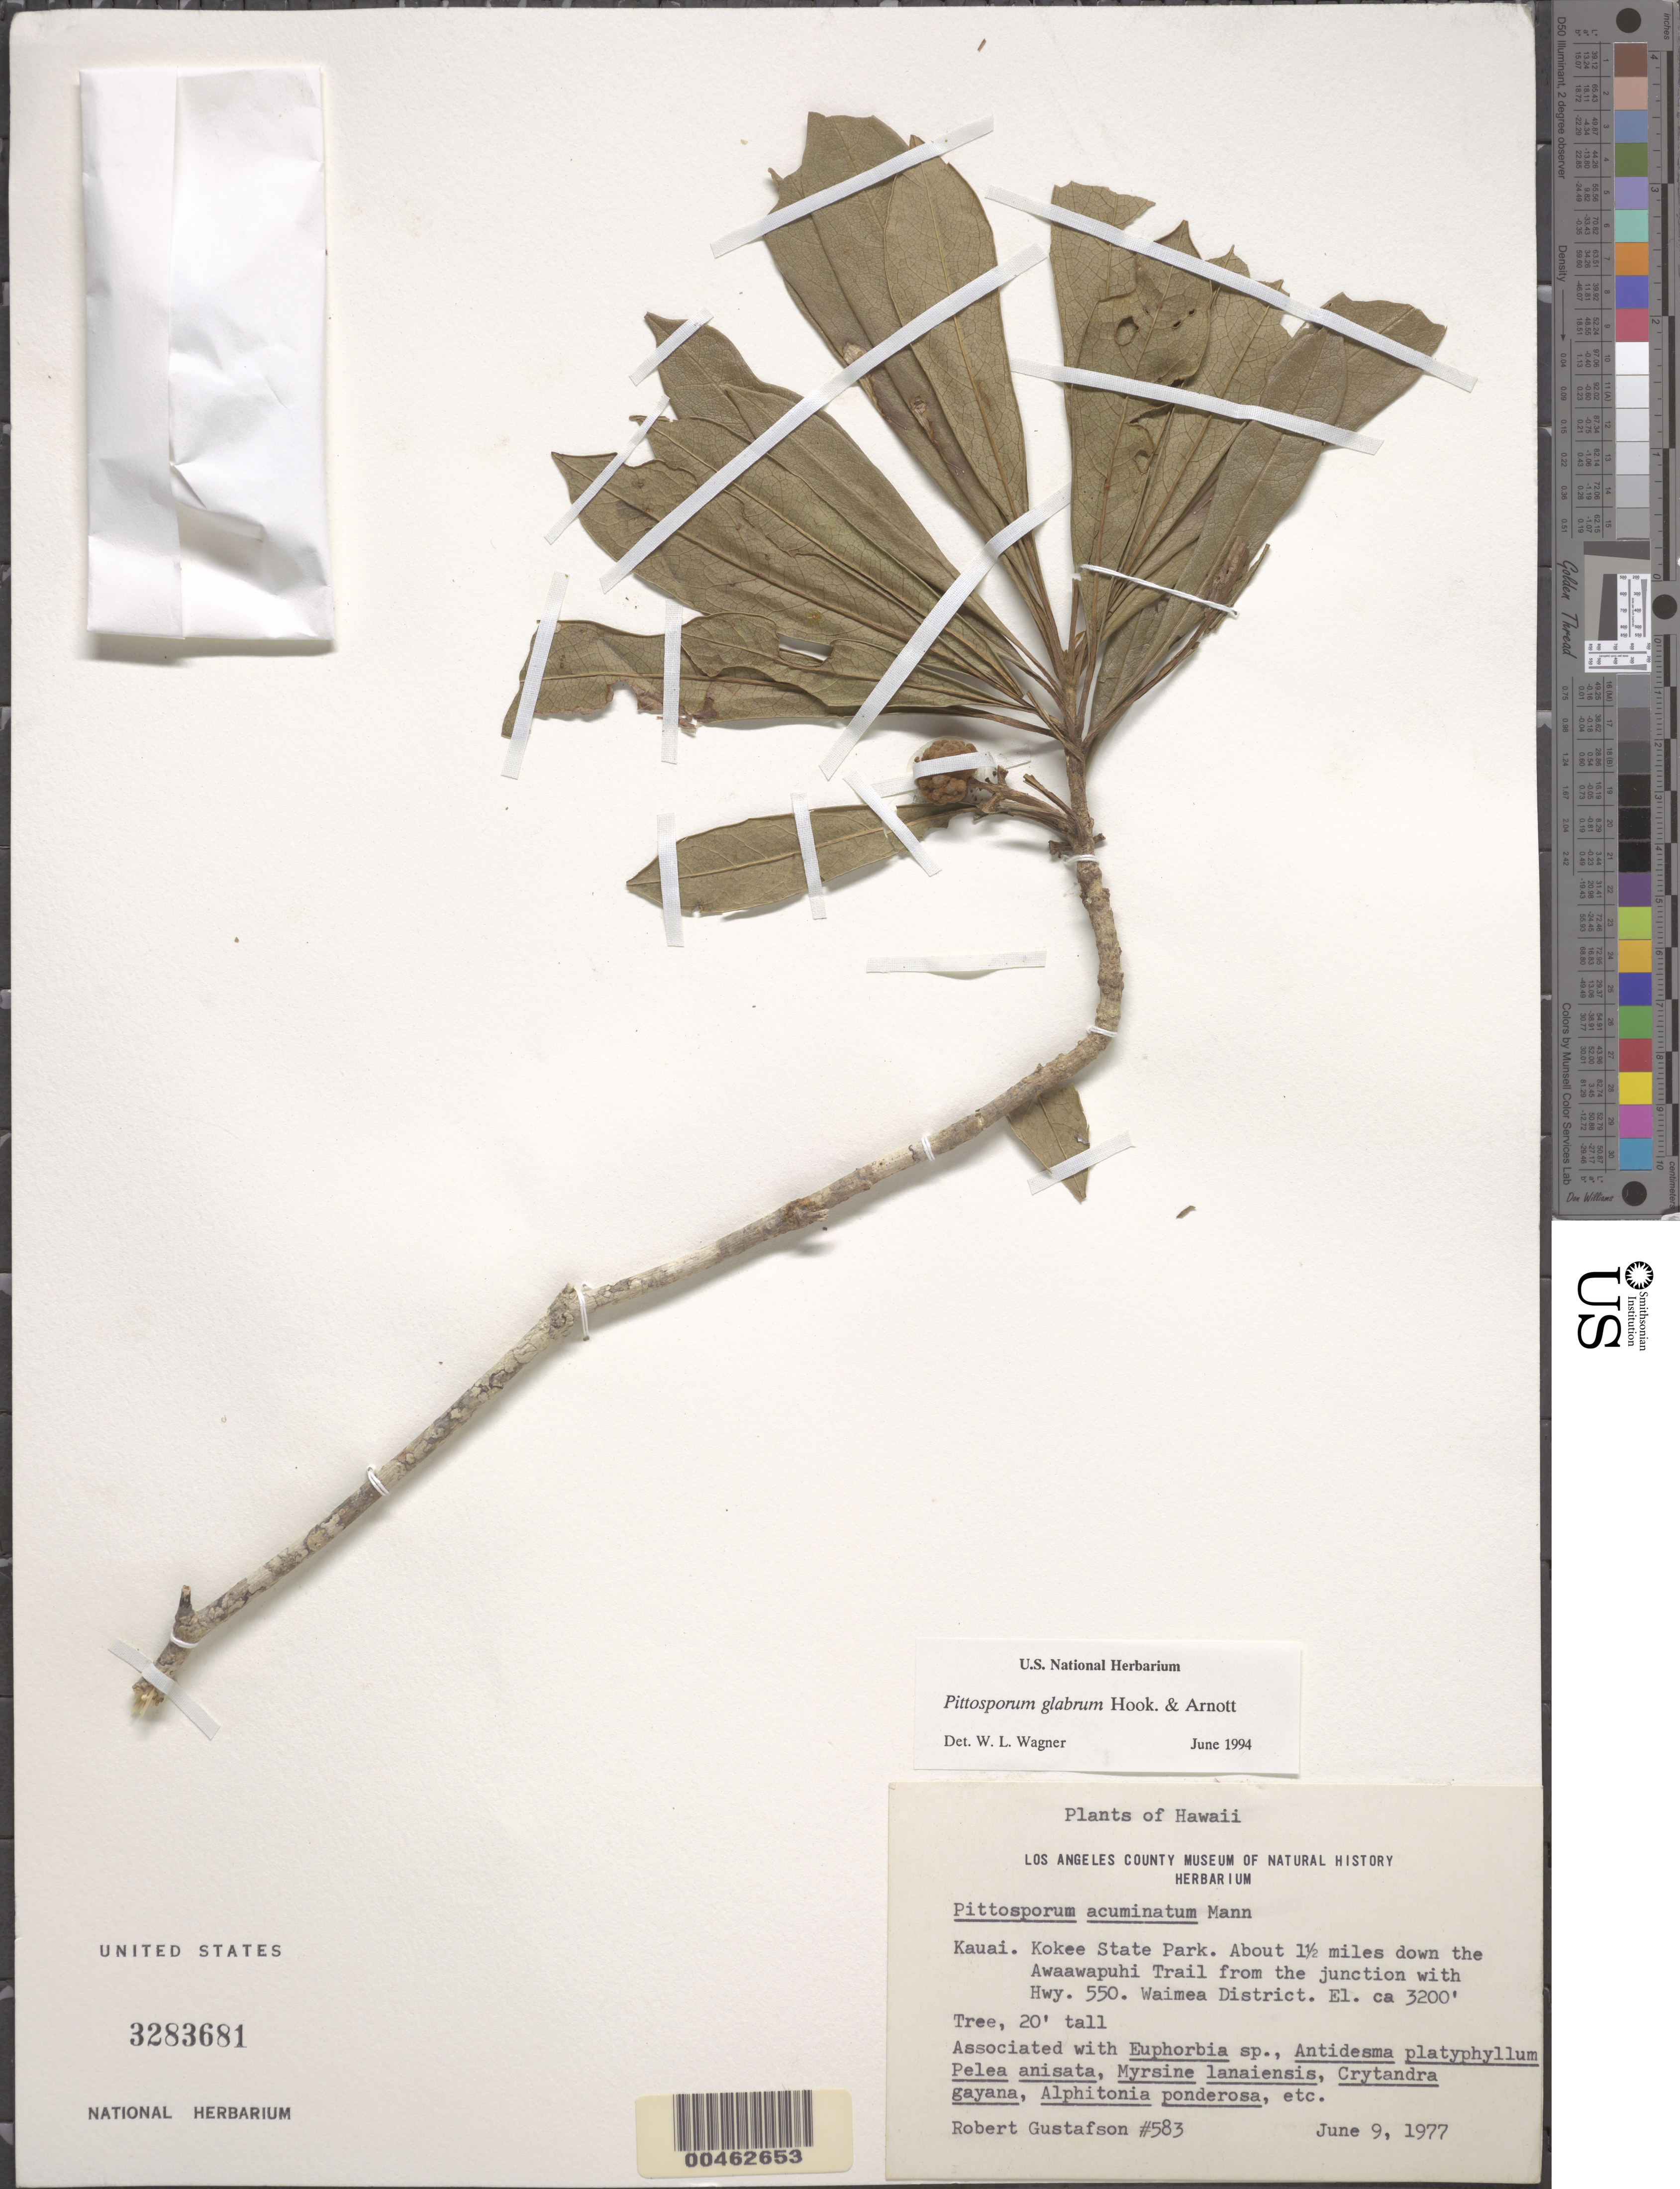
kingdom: Plantae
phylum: Tracheophyta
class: Magnoliopsida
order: Apiales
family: Pittosporaceae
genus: Pittosporum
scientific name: Pittosporum glabrum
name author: Hook. & Arn.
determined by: Wagner, W. L., (BOT), Smithsonian Institution - National Museum of Natural History (UNITED STATES)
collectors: R. Gustafson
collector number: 583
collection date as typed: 9 Jun 1977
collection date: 1977-06-09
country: United States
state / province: Hawaii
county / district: Kauai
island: Kaua'i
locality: Kokee State Park. About 1.5 mi down the Awaawapuhi Trail from the junc. with Hwy. 550. Waimea District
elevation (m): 975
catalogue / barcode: US 3283681